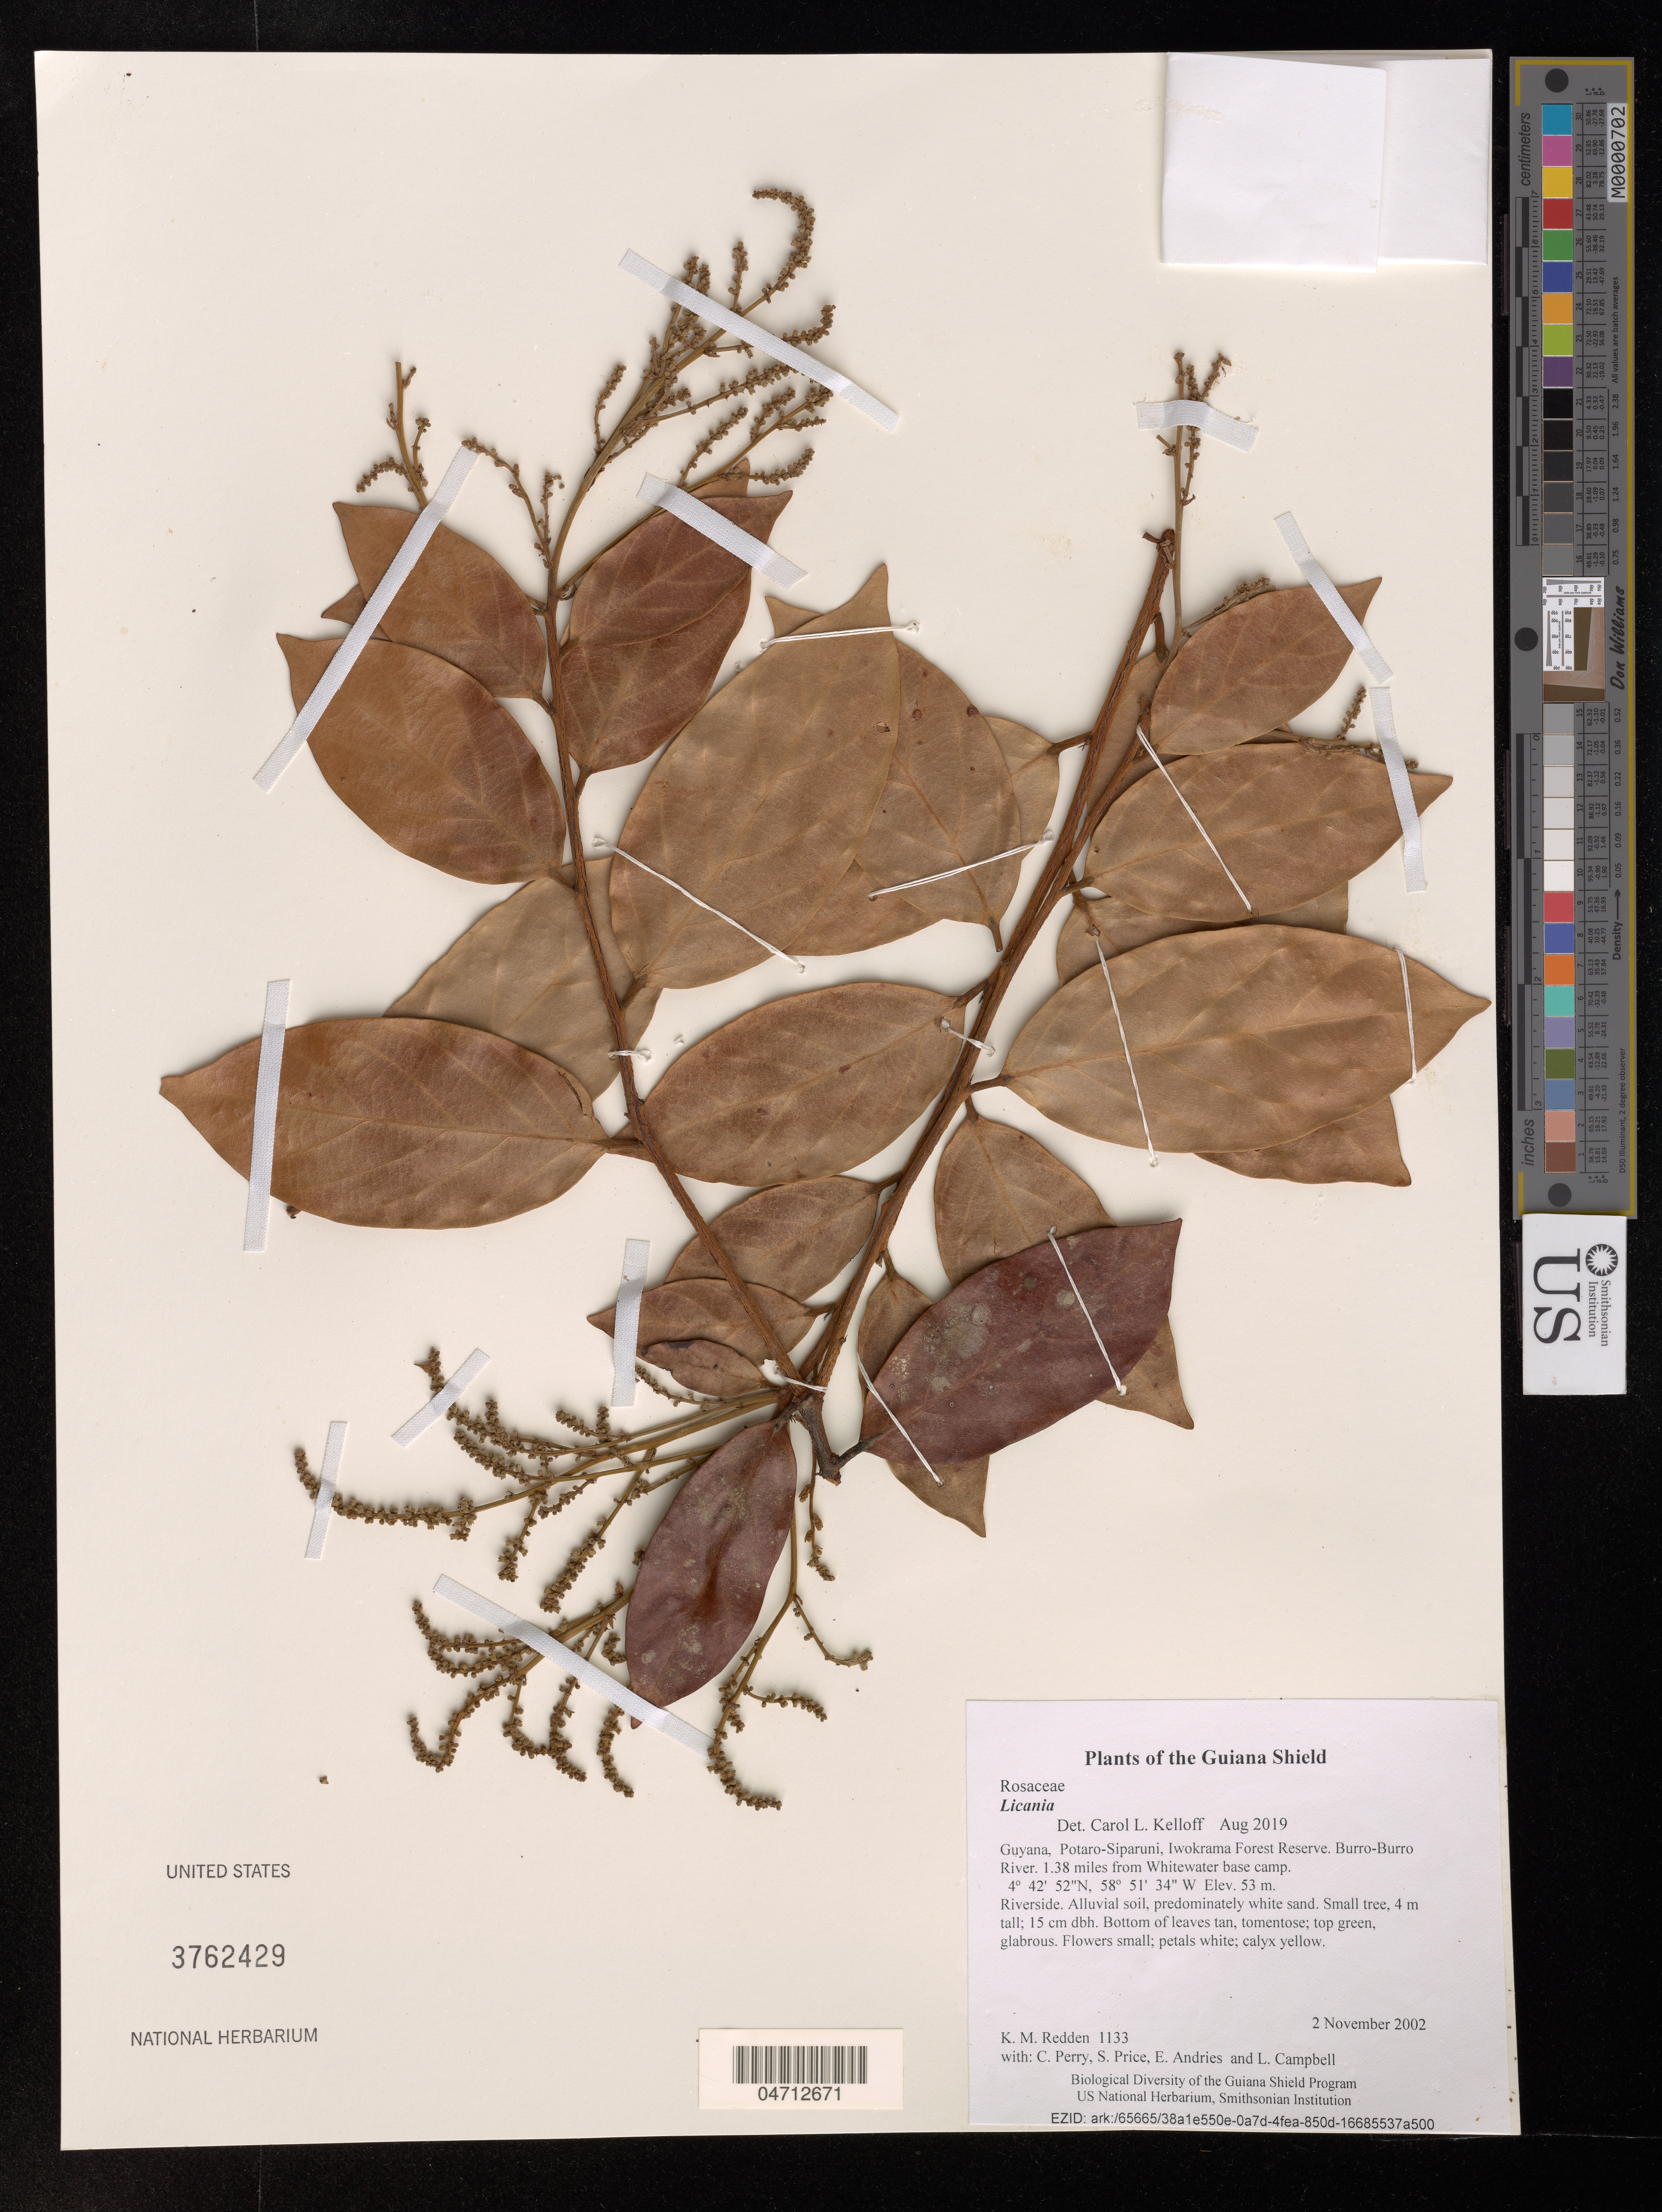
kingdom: Plantae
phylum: Tracheophyta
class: Magnoliopsida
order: Malpighiales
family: Chrysobalanaceae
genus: Licania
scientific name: Licania sp.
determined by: Kelloff, Carol L.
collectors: K. M. Redden, C. Perry, S. Price, E. Andries & L. Campbell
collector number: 1133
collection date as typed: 2 November 2002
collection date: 2002-11-02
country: Guyana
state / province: Potaro-Siparuni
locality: Iwokrama Forest Reserve. Burro-Burro River. 1.38 miles from Whitewater base camp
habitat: Riverside. Alluvial soil, predominately white sand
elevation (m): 53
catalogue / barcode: US 3762429